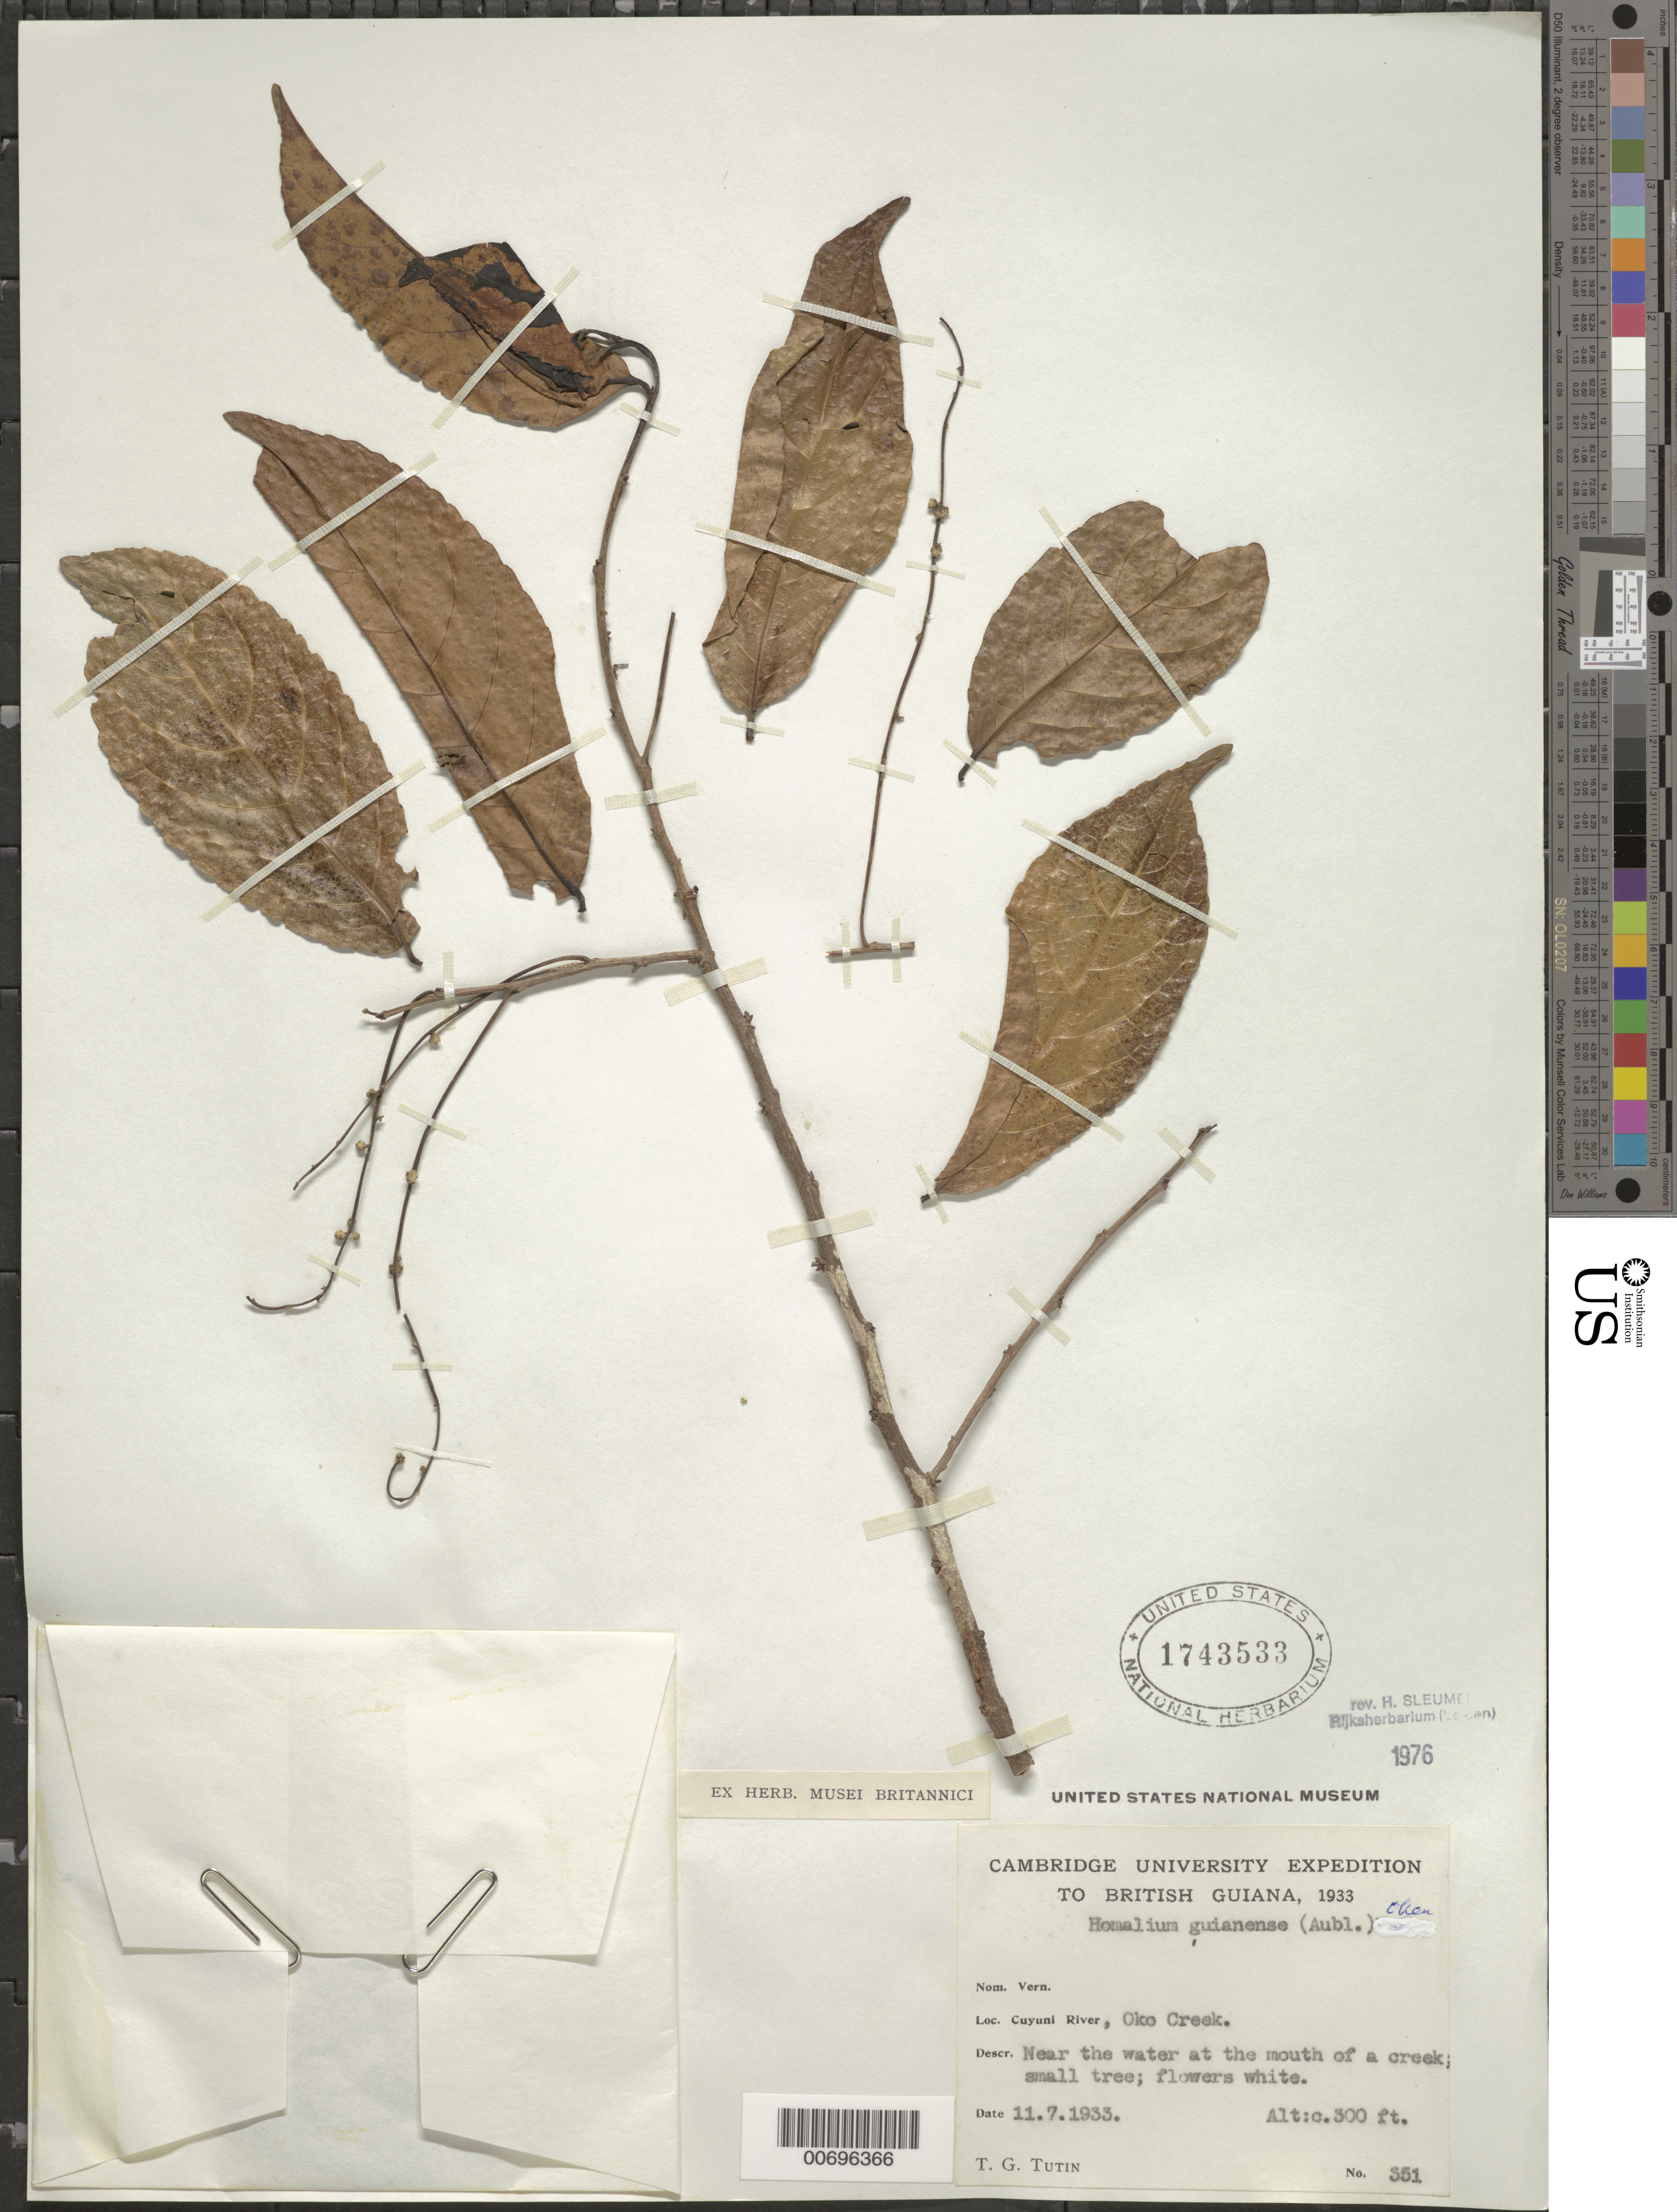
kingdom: Plantae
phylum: Tracheophyta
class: Magnoliopsida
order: Malpighiales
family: Salicaceae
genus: Homalium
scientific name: Homalium guianense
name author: (Aubl.) Oken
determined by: Sleumer, H. O.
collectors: T. G. Tutin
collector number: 351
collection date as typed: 11-Jul-33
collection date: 1933-07-11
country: Guyana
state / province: Cuyuni-Mazaruni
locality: Oko Creek, Cuyuni R.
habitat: Near the water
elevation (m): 91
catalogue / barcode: US 1743533